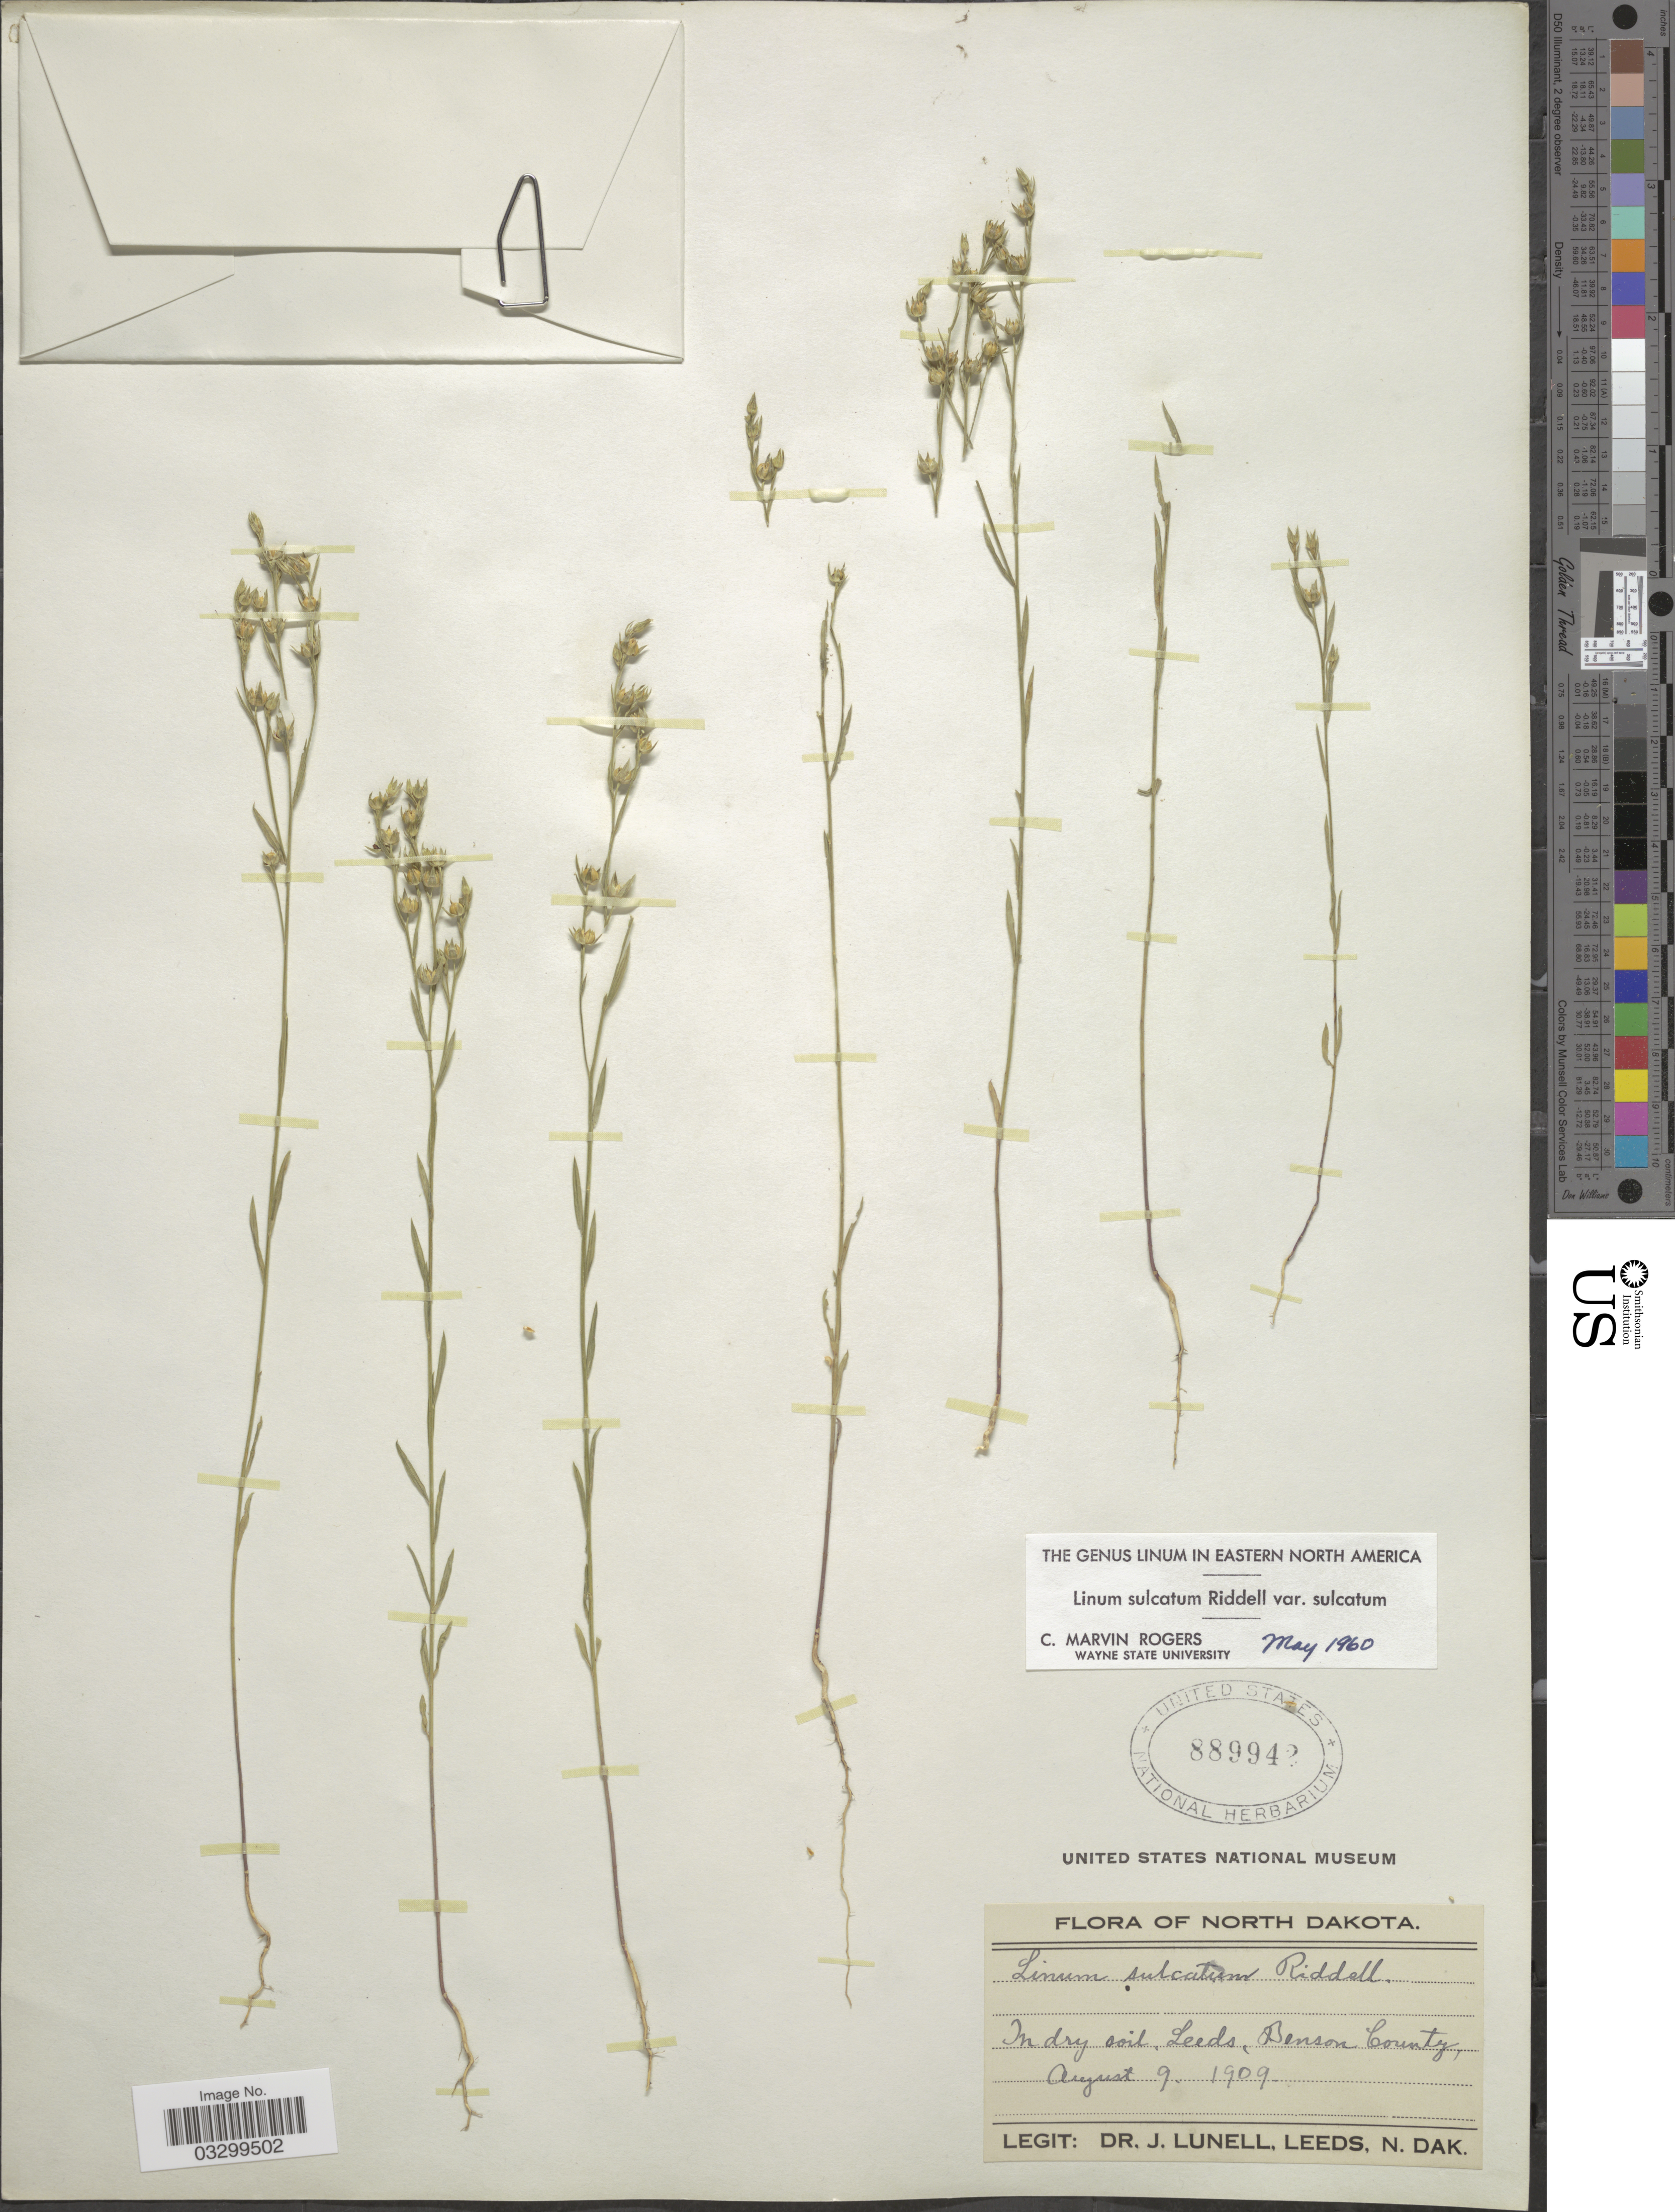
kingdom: Plantae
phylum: Tracheophyta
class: Magnoliopsida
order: Malpighiales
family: Linaceae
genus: Linum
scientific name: Linum sulcatum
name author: Riddell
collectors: J. Lunell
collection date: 1909-08-09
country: United States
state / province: North Dakota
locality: Leeds, Benson County.